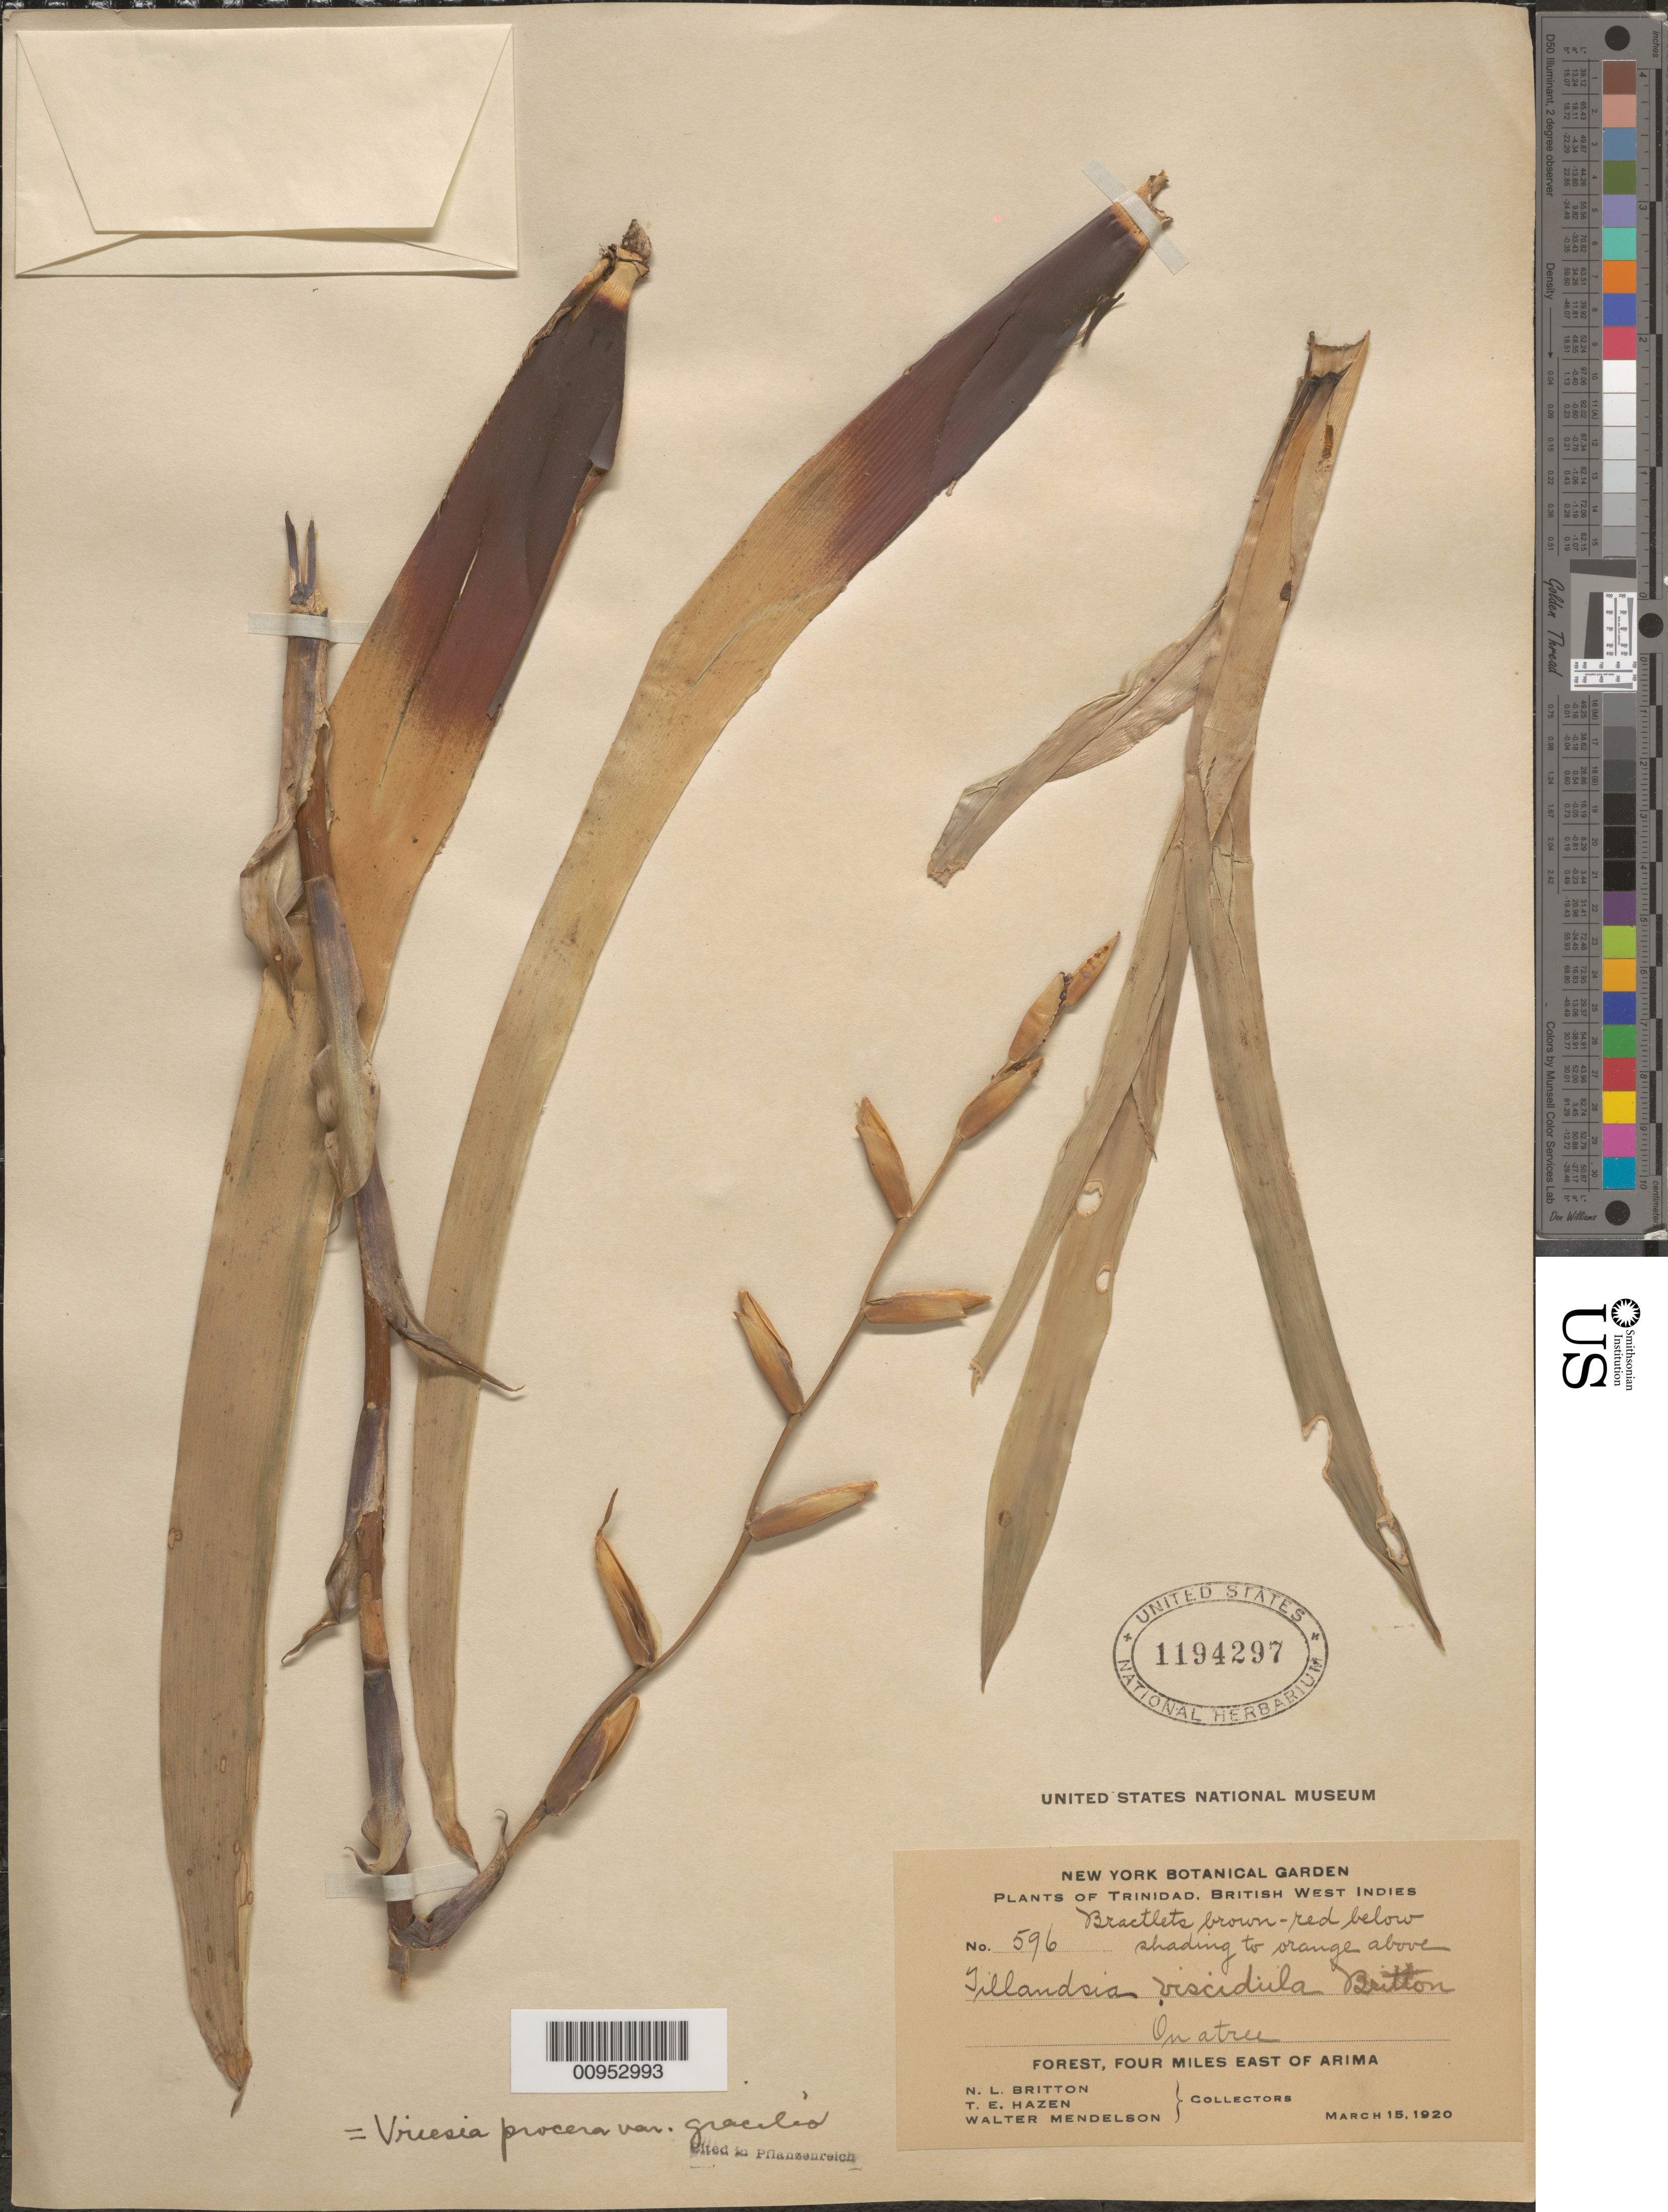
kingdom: Plantae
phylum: Tracheophyta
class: Liliopsida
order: Poales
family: Bromeliaceae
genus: Vriesea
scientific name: Vriesea procera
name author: (Mart. ex Schult. & Schult. f.) Wittm.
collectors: N. Britton, T. E. Hazen & W. Mendelson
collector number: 596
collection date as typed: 15 Mar 1920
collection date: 1920-03-15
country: Trinidad and Tobago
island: Trinidad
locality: Arima, four miles east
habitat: Forest, on a tree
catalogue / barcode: US 1194297